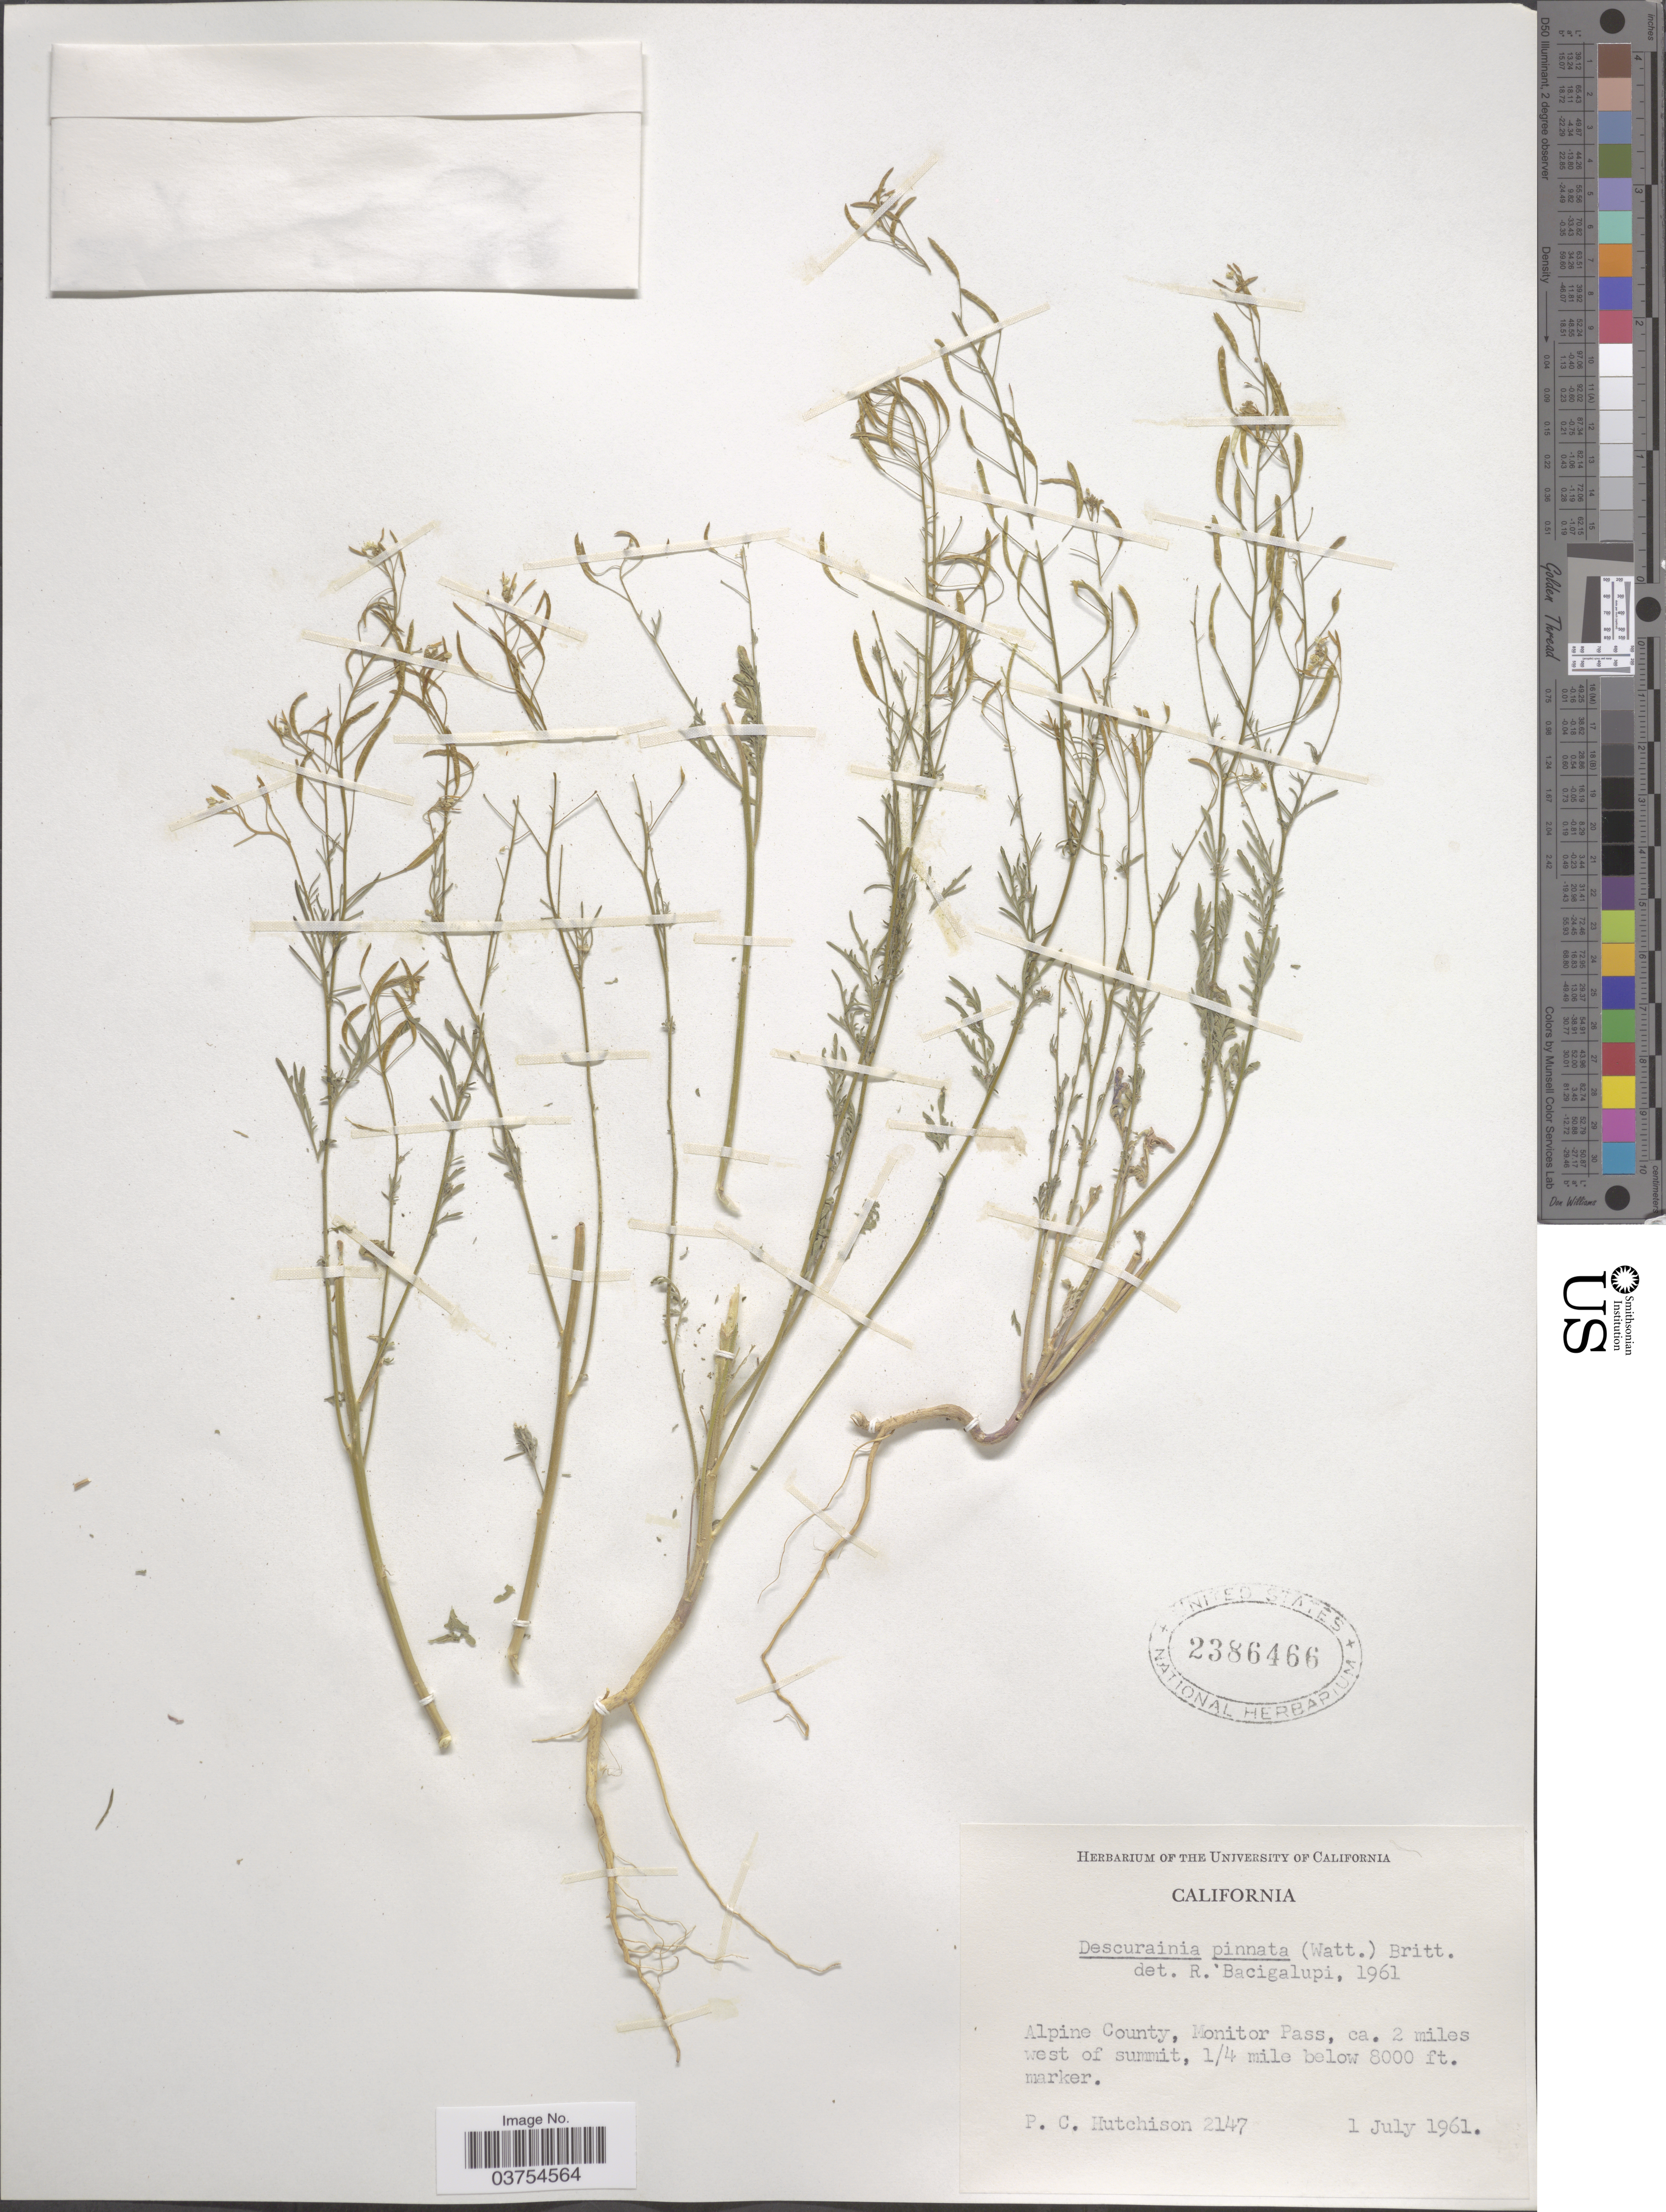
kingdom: Plantae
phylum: Tracheophyta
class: Magnoliopsida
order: Brassicales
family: Brassicaceae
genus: Descurainia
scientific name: Descurainia pinnata var. sp.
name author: (C.A. Mey.)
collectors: P. C. Hutchison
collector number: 2147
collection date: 1961-07-01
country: United States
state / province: California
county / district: Alpine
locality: Alpine County, Monitor Pass, ca. 2 miles west of summit, ¼ mile below marker.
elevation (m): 2438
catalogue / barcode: US 2386466